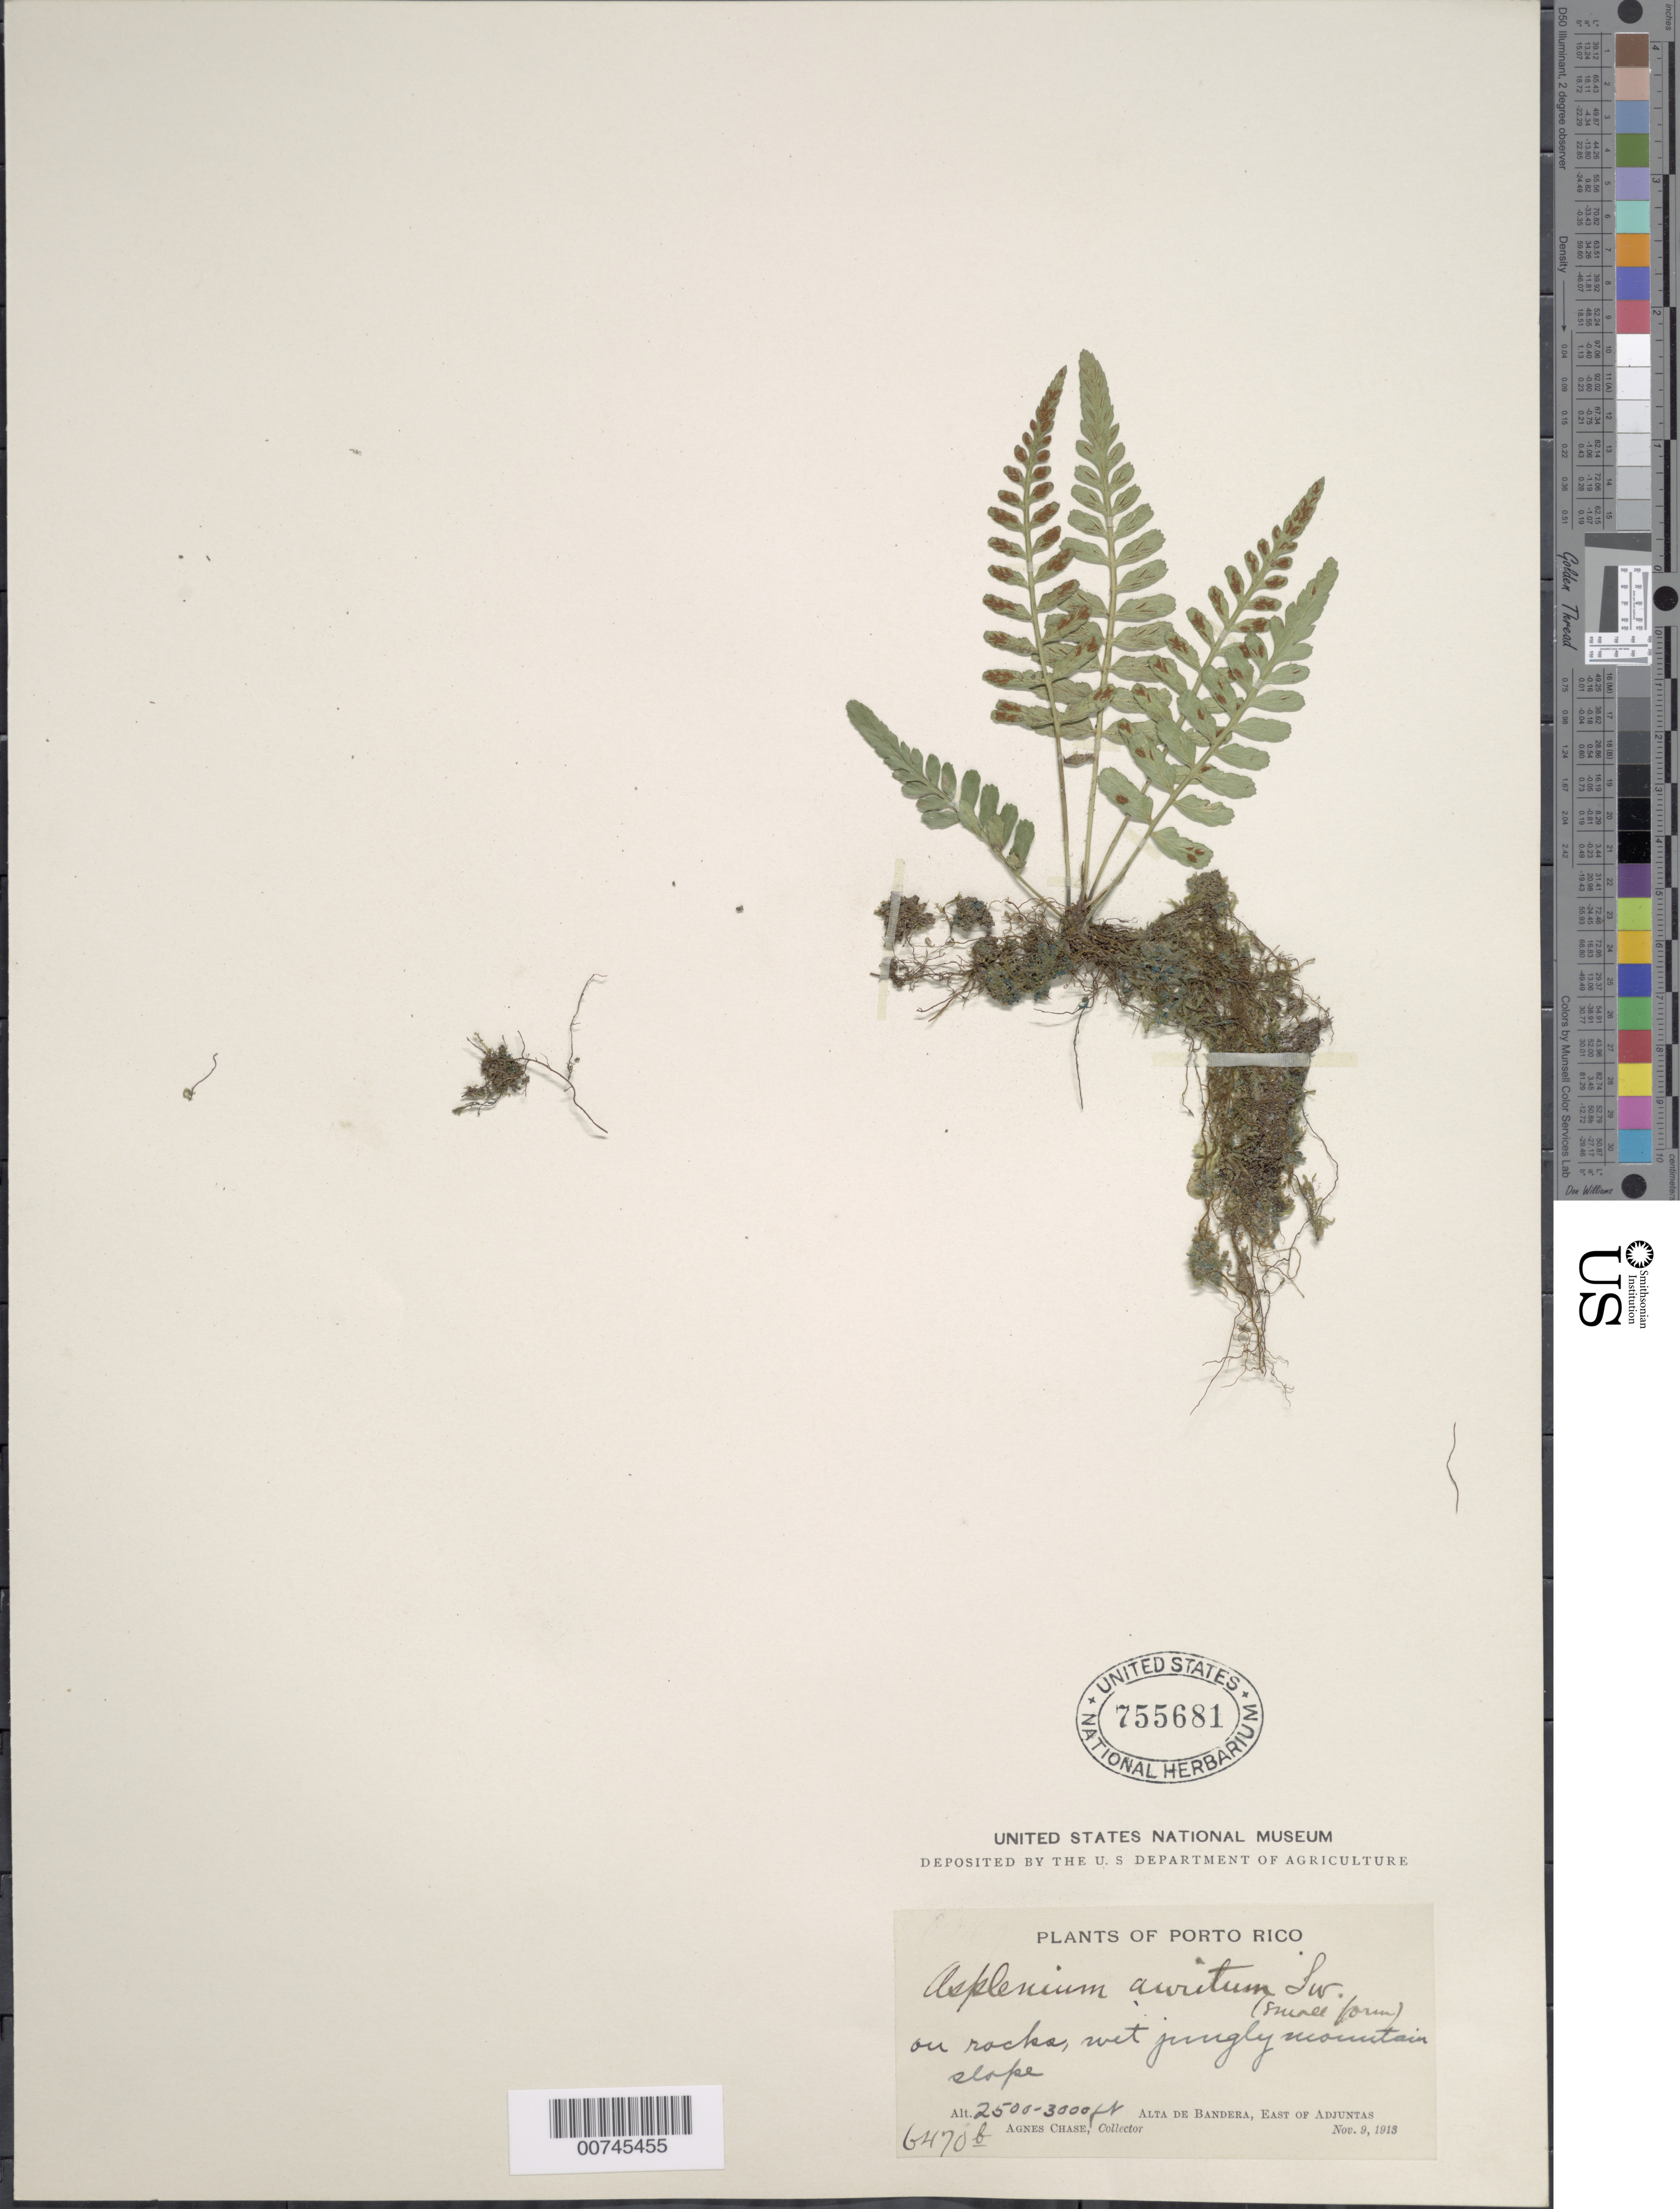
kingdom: Plantae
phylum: Tracheophyta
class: Polypodiopsida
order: Polypodiales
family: Aspleniaceae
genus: Asplenium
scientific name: Asplenium auritum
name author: Sw.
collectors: A. Chase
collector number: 6470b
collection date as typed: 09 Nov 1913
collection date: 1913-11-09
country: Puerto Rico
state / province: Adjuntas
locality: Alto de La Bandera, east of Adjuntas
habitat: On rocks, wet jungly mountain slope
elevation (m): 700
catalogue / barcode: US 755681